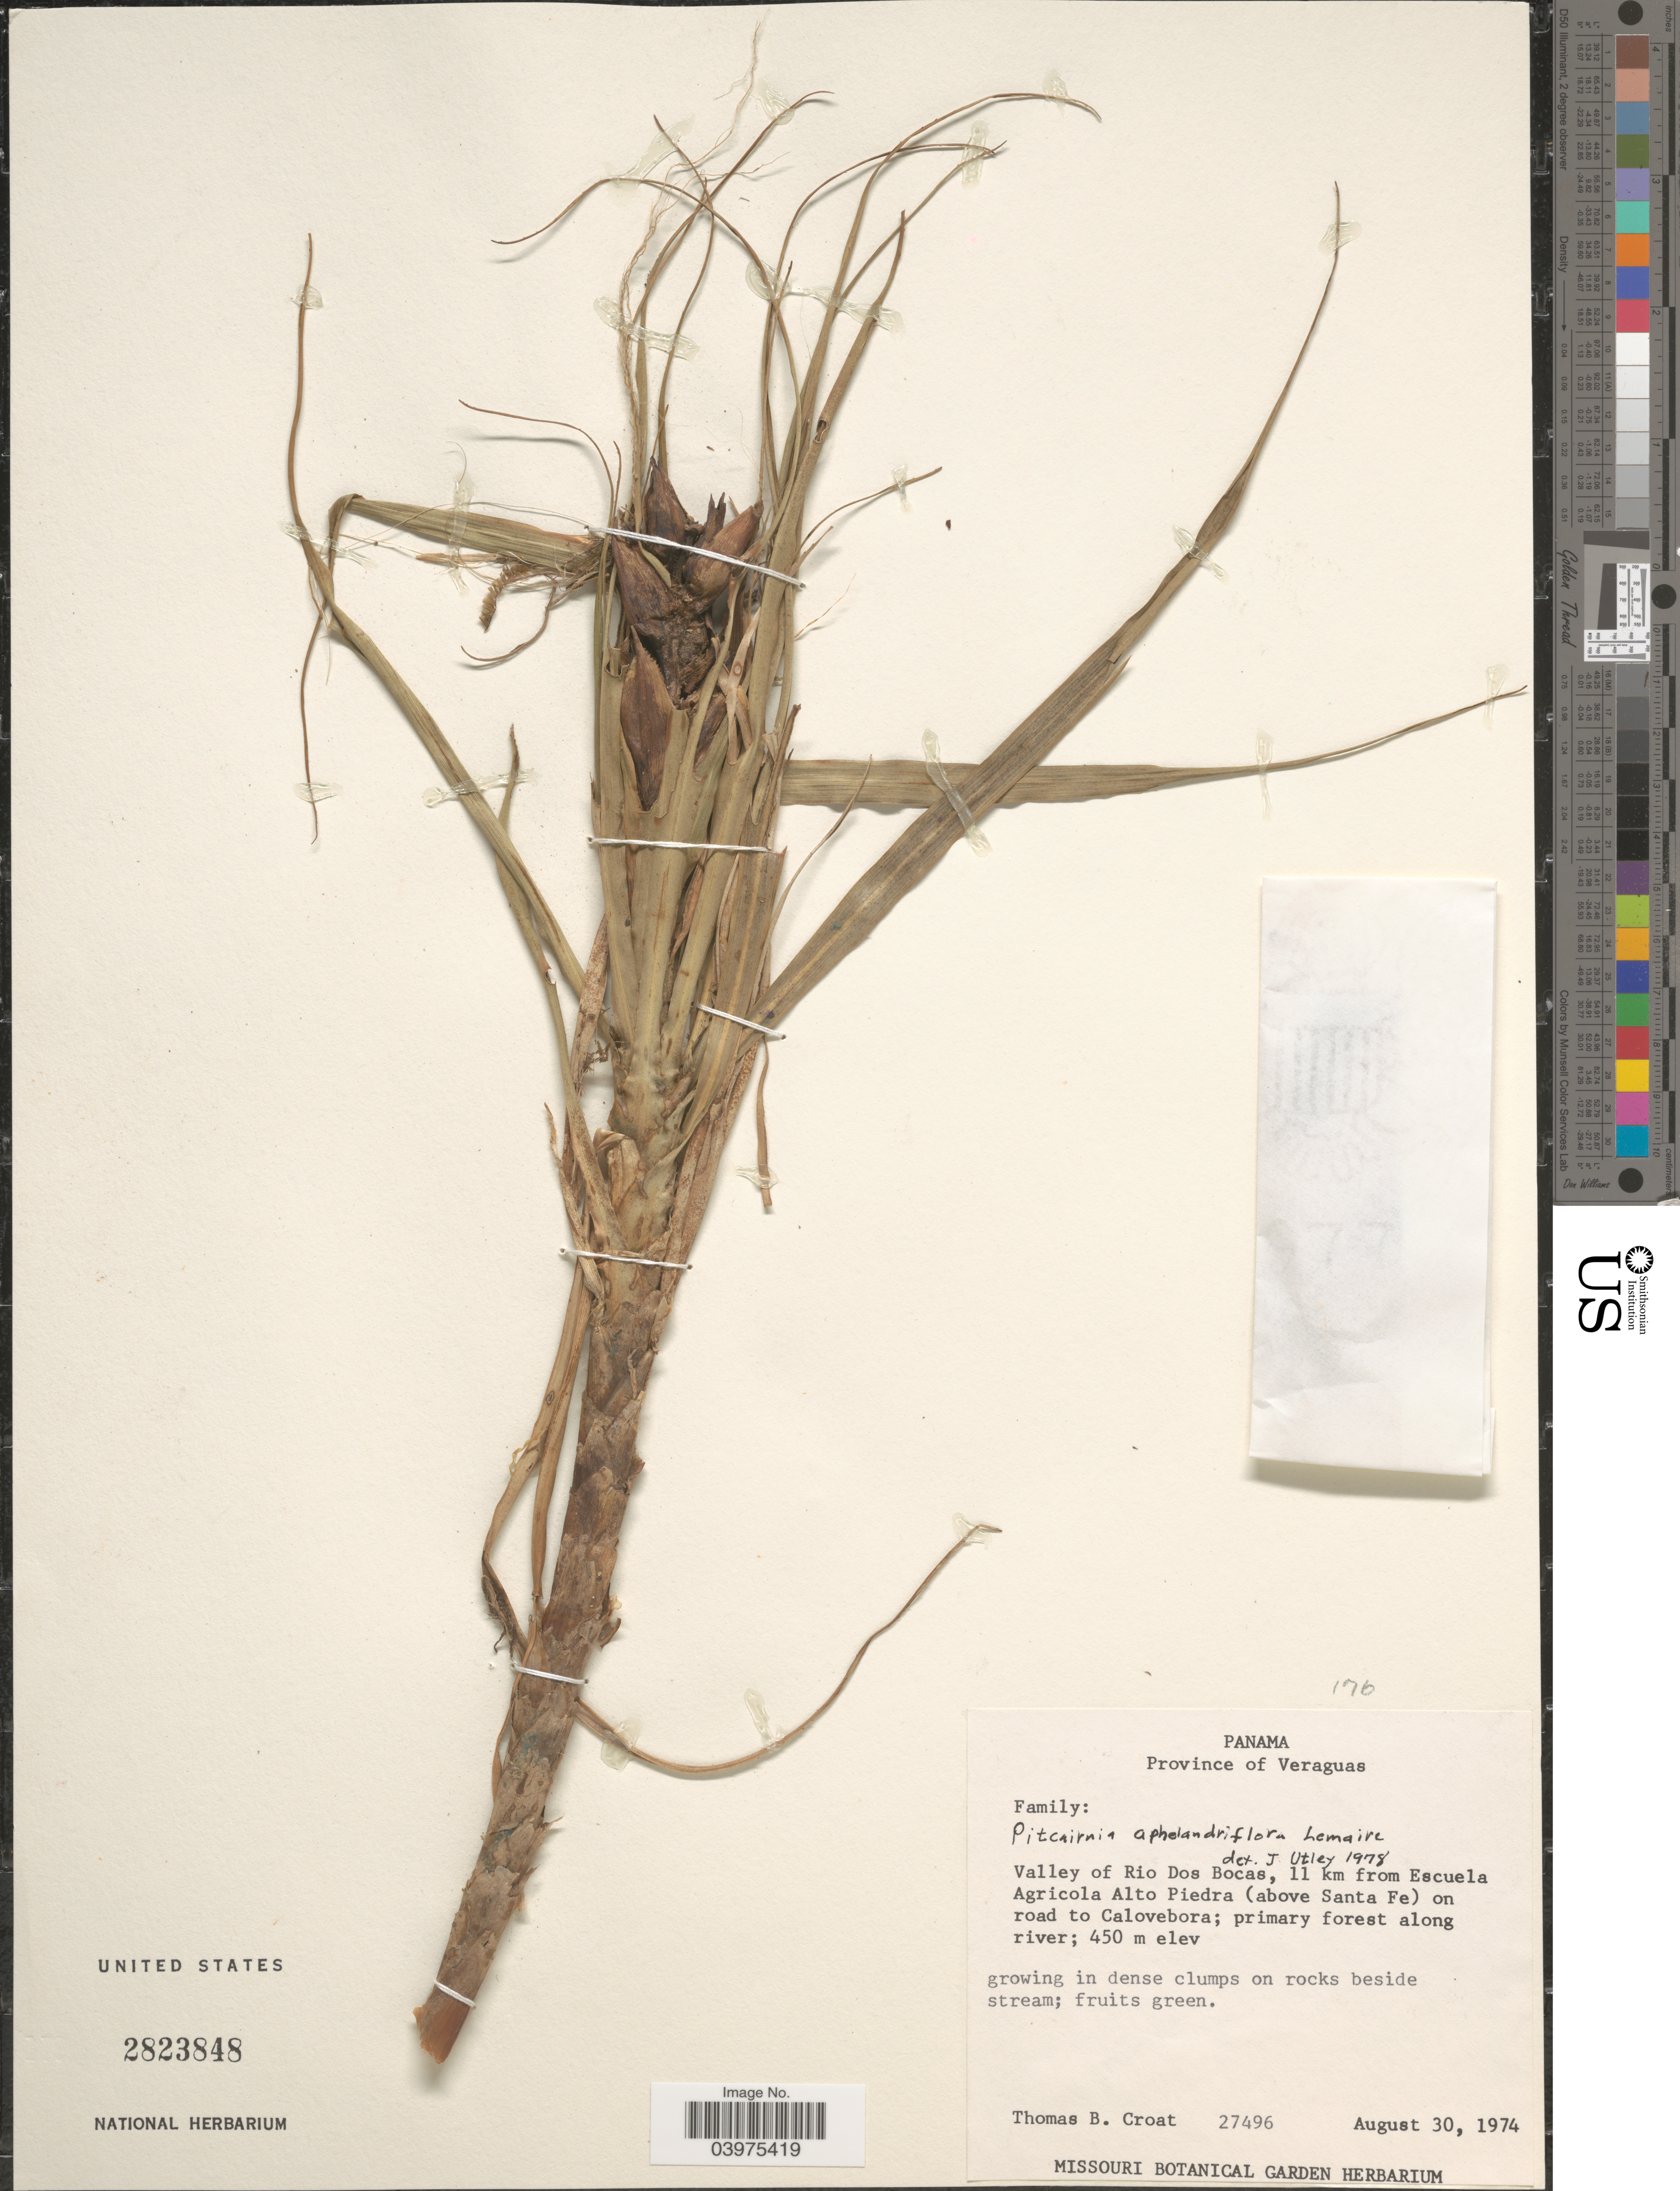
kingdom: Plantae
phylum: Tracheophyta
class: Liliopsida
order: Poales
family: Bromeliaceae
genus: Pitcairnia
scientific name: Pitcairnia aphelandriflora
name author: Lem.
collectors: T. B. Croat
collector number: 27496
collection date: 1974-08-30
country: Panama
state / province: Veraguas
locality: Valley of Rio Dos Bocas, 11 km from Escuela Agricola Alto Piedra (above Santa Fe) on road to Calovebora.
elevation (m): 450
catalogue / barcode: US 2823848